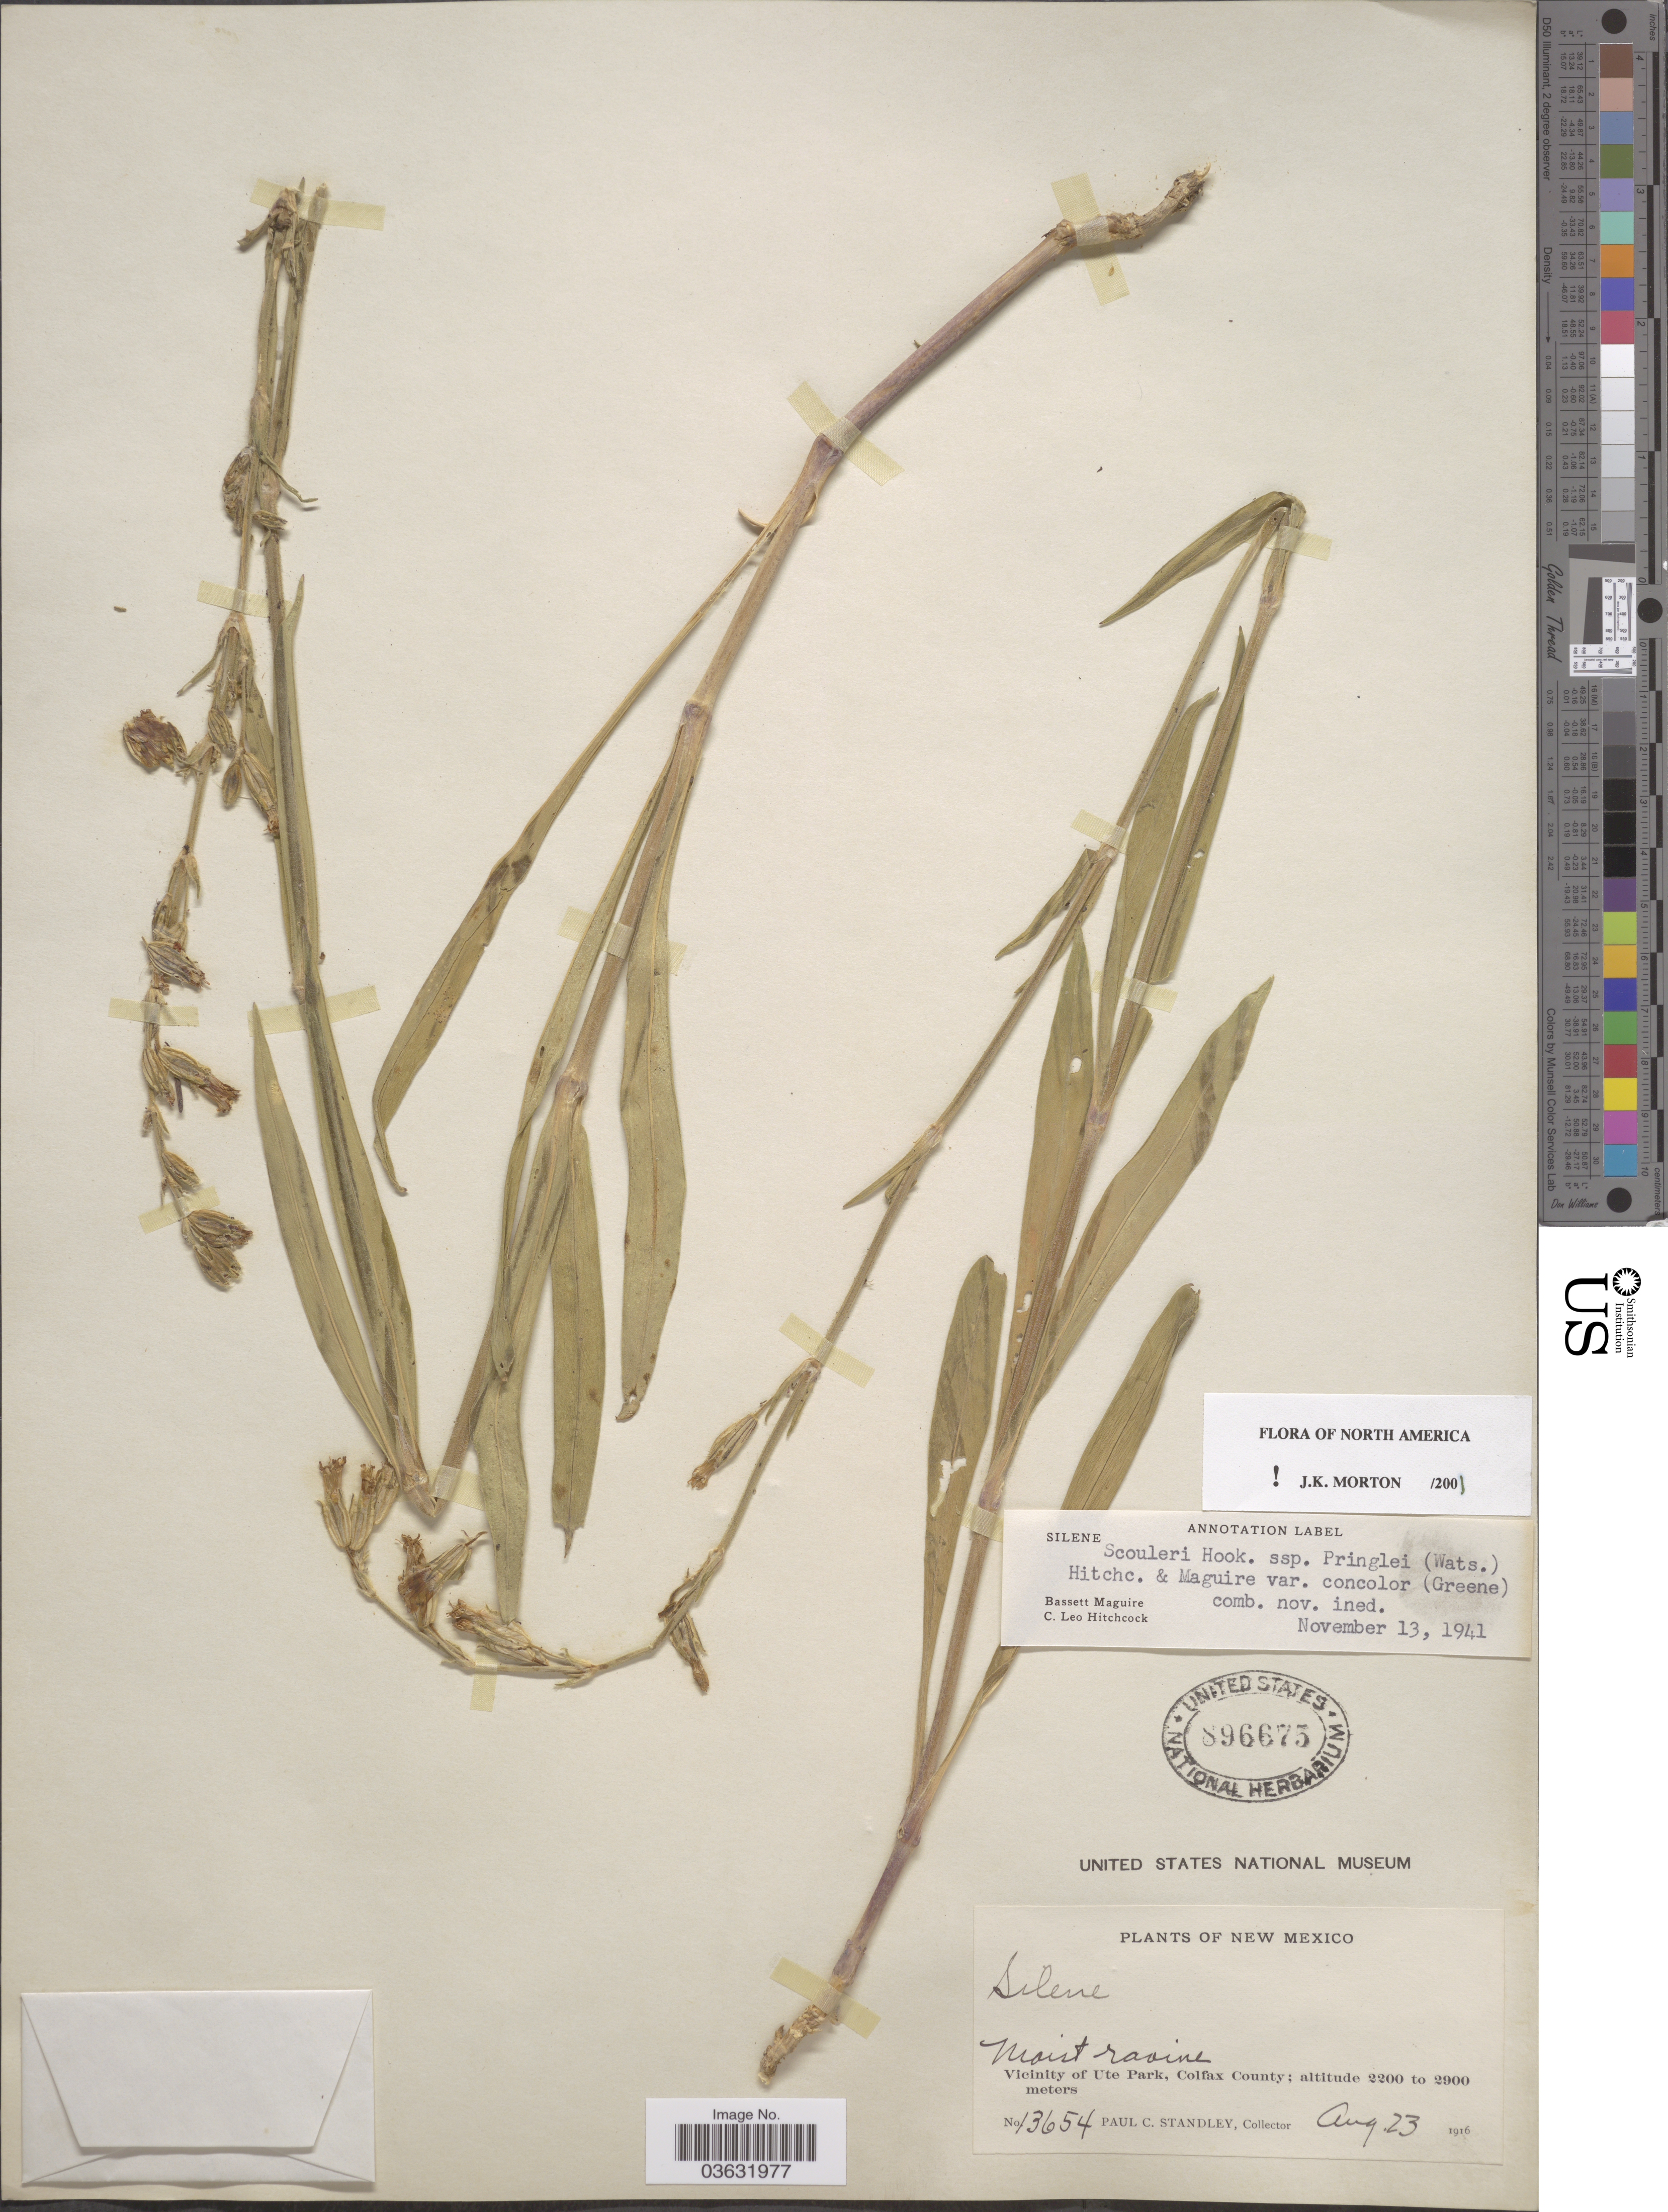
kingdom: Plantae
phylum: Tracheophyta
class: Magnoliopsida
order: Caryophyllales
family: Caryophyllaceae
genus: Silene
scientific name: Silene scouleri var. concolor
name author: (Greene) C.L. Hitchc. & Maguire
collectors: P. C. Standley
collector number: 13654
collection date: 1916-08-23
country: United States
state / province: New Mexico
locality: Vicinity of Ute Park, Colfax County.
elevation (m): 2200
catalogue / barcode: US 896675